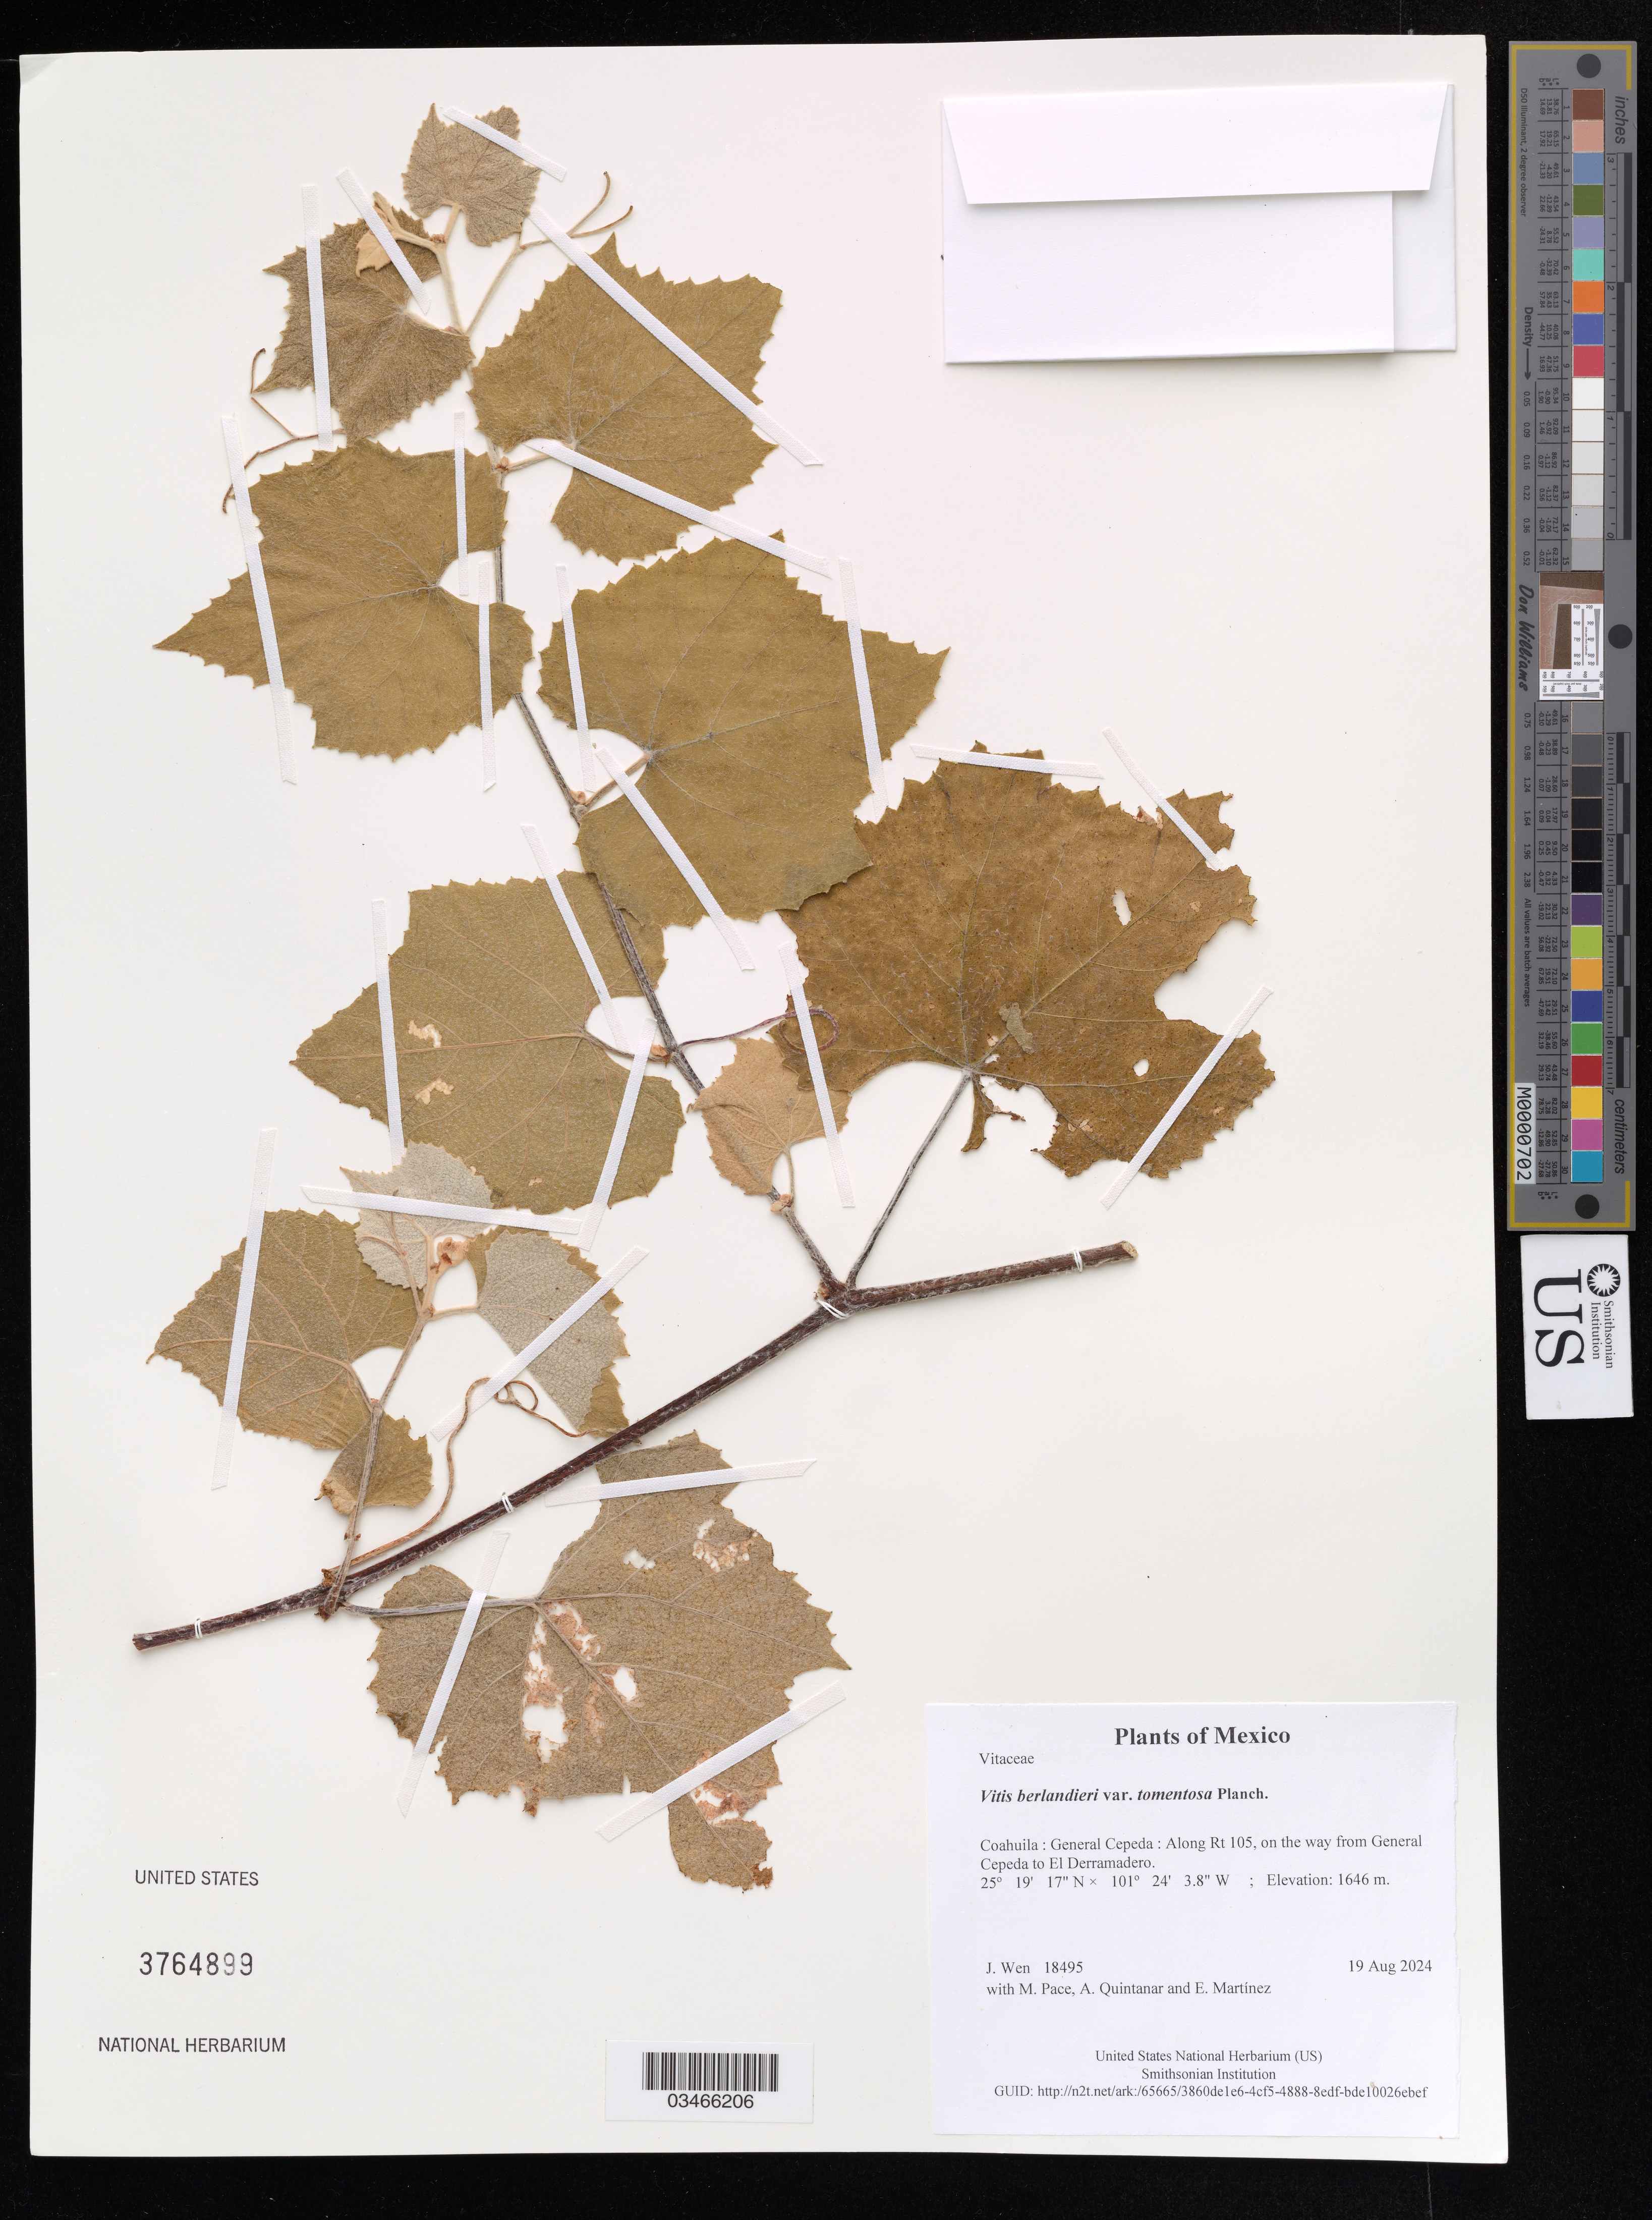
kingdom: Plantae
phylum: Tracheophyta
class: Magnoliopsida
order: Vitales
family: Vitaceae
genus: Vitis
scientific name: Vitis berlandieri var. tomentosa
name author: Planch.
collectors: J. Wen, M. Pace, A. Quintanar & E. Martinez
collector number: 18495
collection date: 2024-08-19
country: Mexico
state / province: Coahuila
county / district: General Cepeda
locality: Along Rt 105, on the way from General Cepeda to El Derramadero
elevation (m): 1646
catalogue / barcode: US 3764899